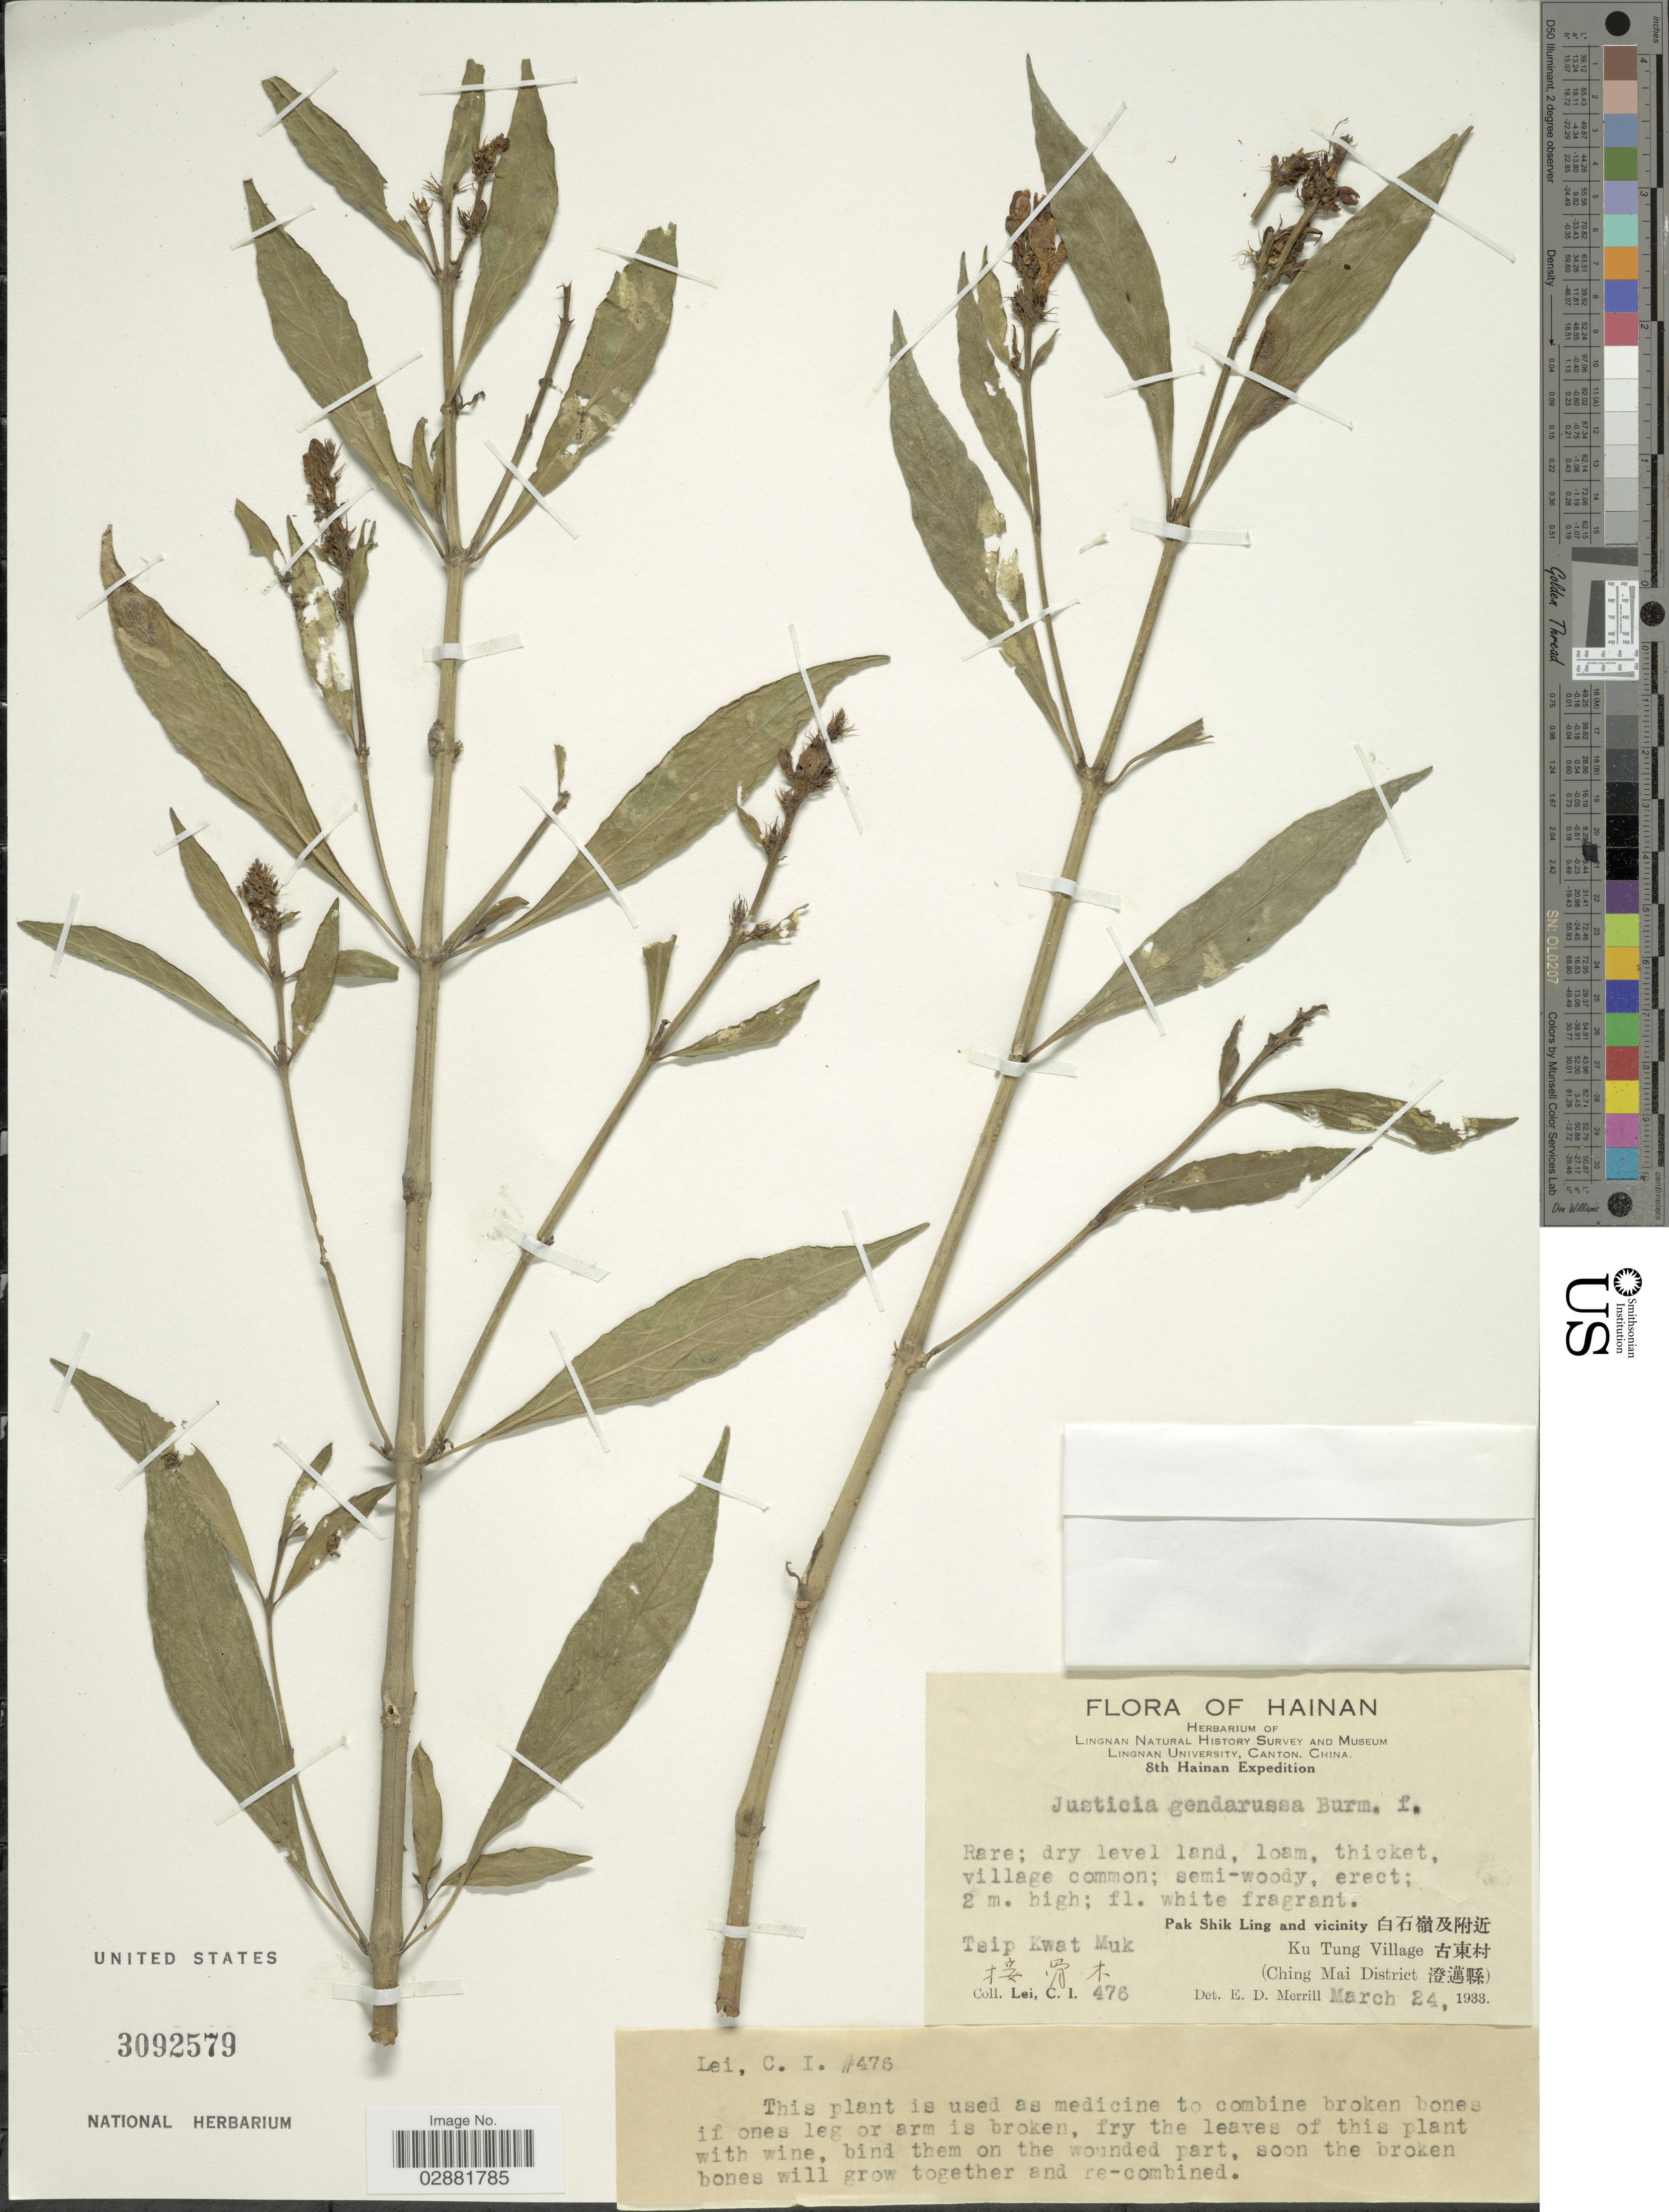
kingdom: Plantae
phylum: Tracheophyta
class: Magnoliopsida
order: Lamiales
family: Acanthaceae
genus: Justicia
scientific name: Justicia gendarussa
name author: Burm. f.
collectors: C. I. Lei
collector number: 476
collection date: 1933-03-26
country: China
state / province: Hainan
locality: Pak Shik Ling and vicinity X, Ku Tung Village X, Ching Mai District X, Tsip Kwat Muk X.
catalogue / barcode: US 3092579